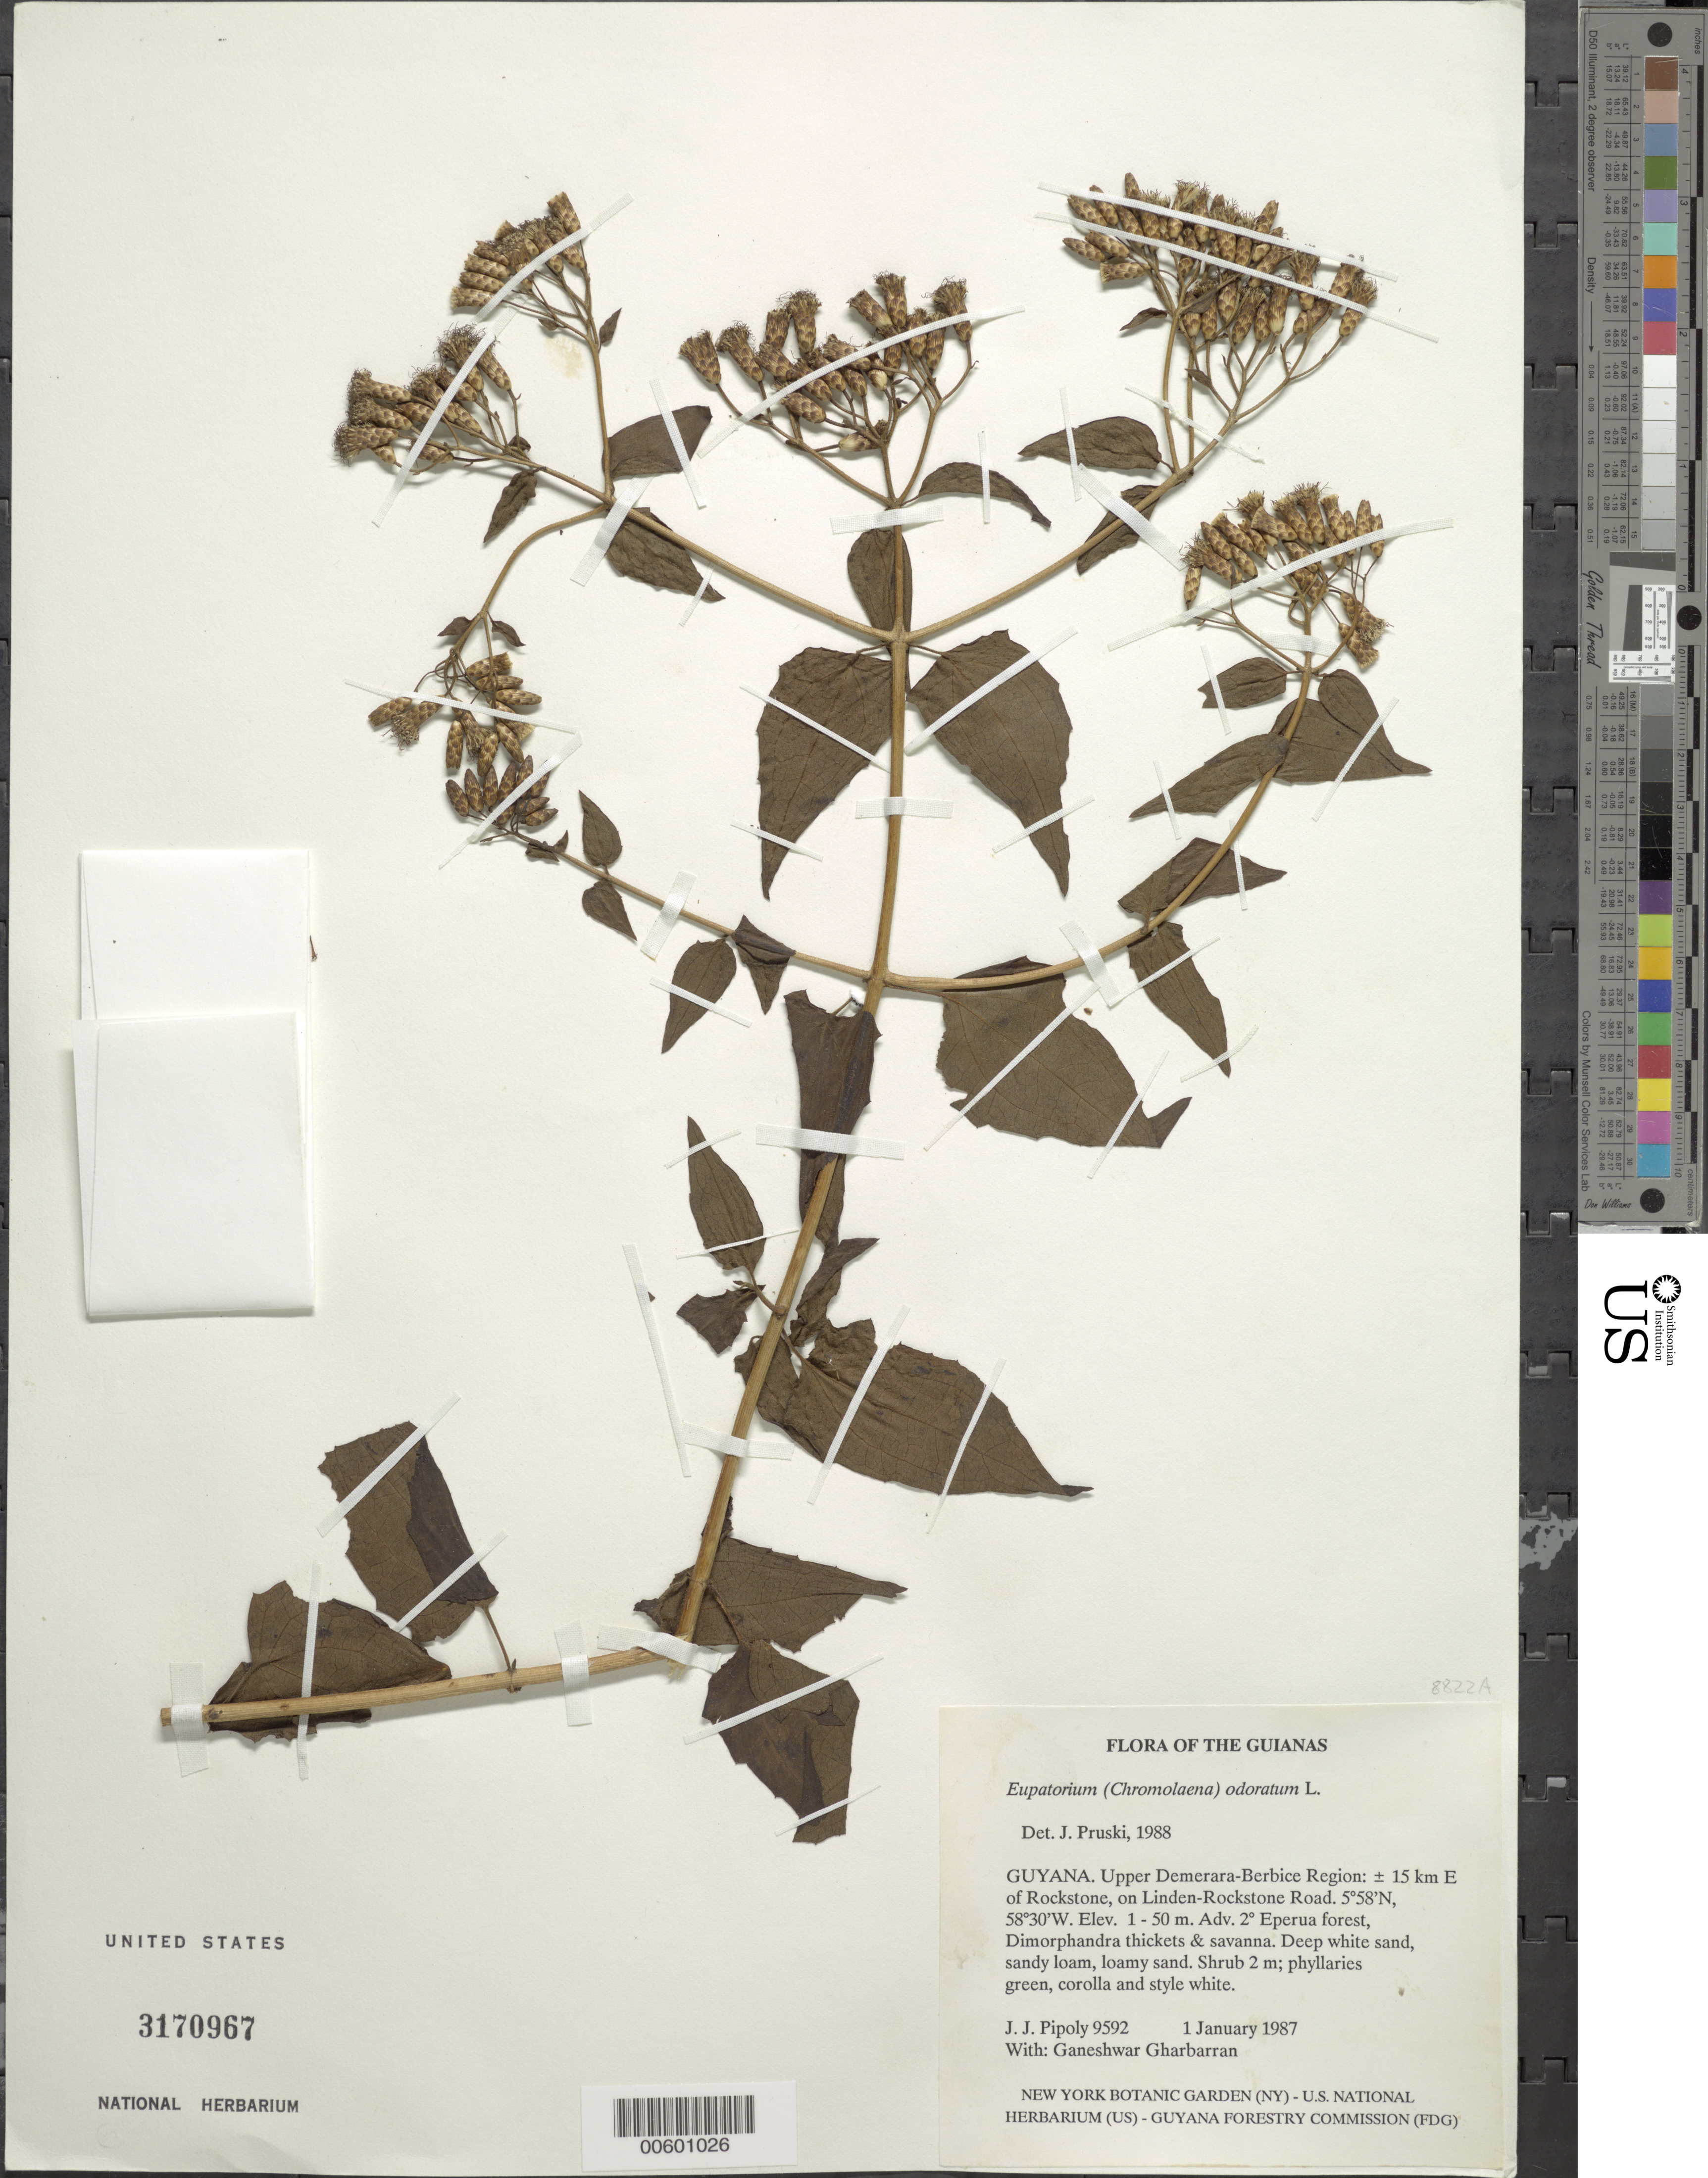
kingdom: Plantae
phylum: Tracheophyta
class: Magnoliopsida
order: Asterales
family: Asteraceae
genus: Chromolaena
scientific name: Chromolaena odorata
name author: (L.) R.M. King & H. Rob.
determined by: Pruski, J. F.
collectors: J. J. Pipoly & G. Gharbarran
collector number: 9592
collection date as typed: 11 January 1987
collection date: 1987-01-11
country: Guyana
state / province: U. Demerara-Berbice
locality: ±15 km E of Rockstone, on Linden-Rockstone Road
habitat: Adv. secondary Eperua forest, Dimorphandra thickets & savanna. Deep white sand, sandy loam, loamy sand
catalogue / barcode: US 3170967